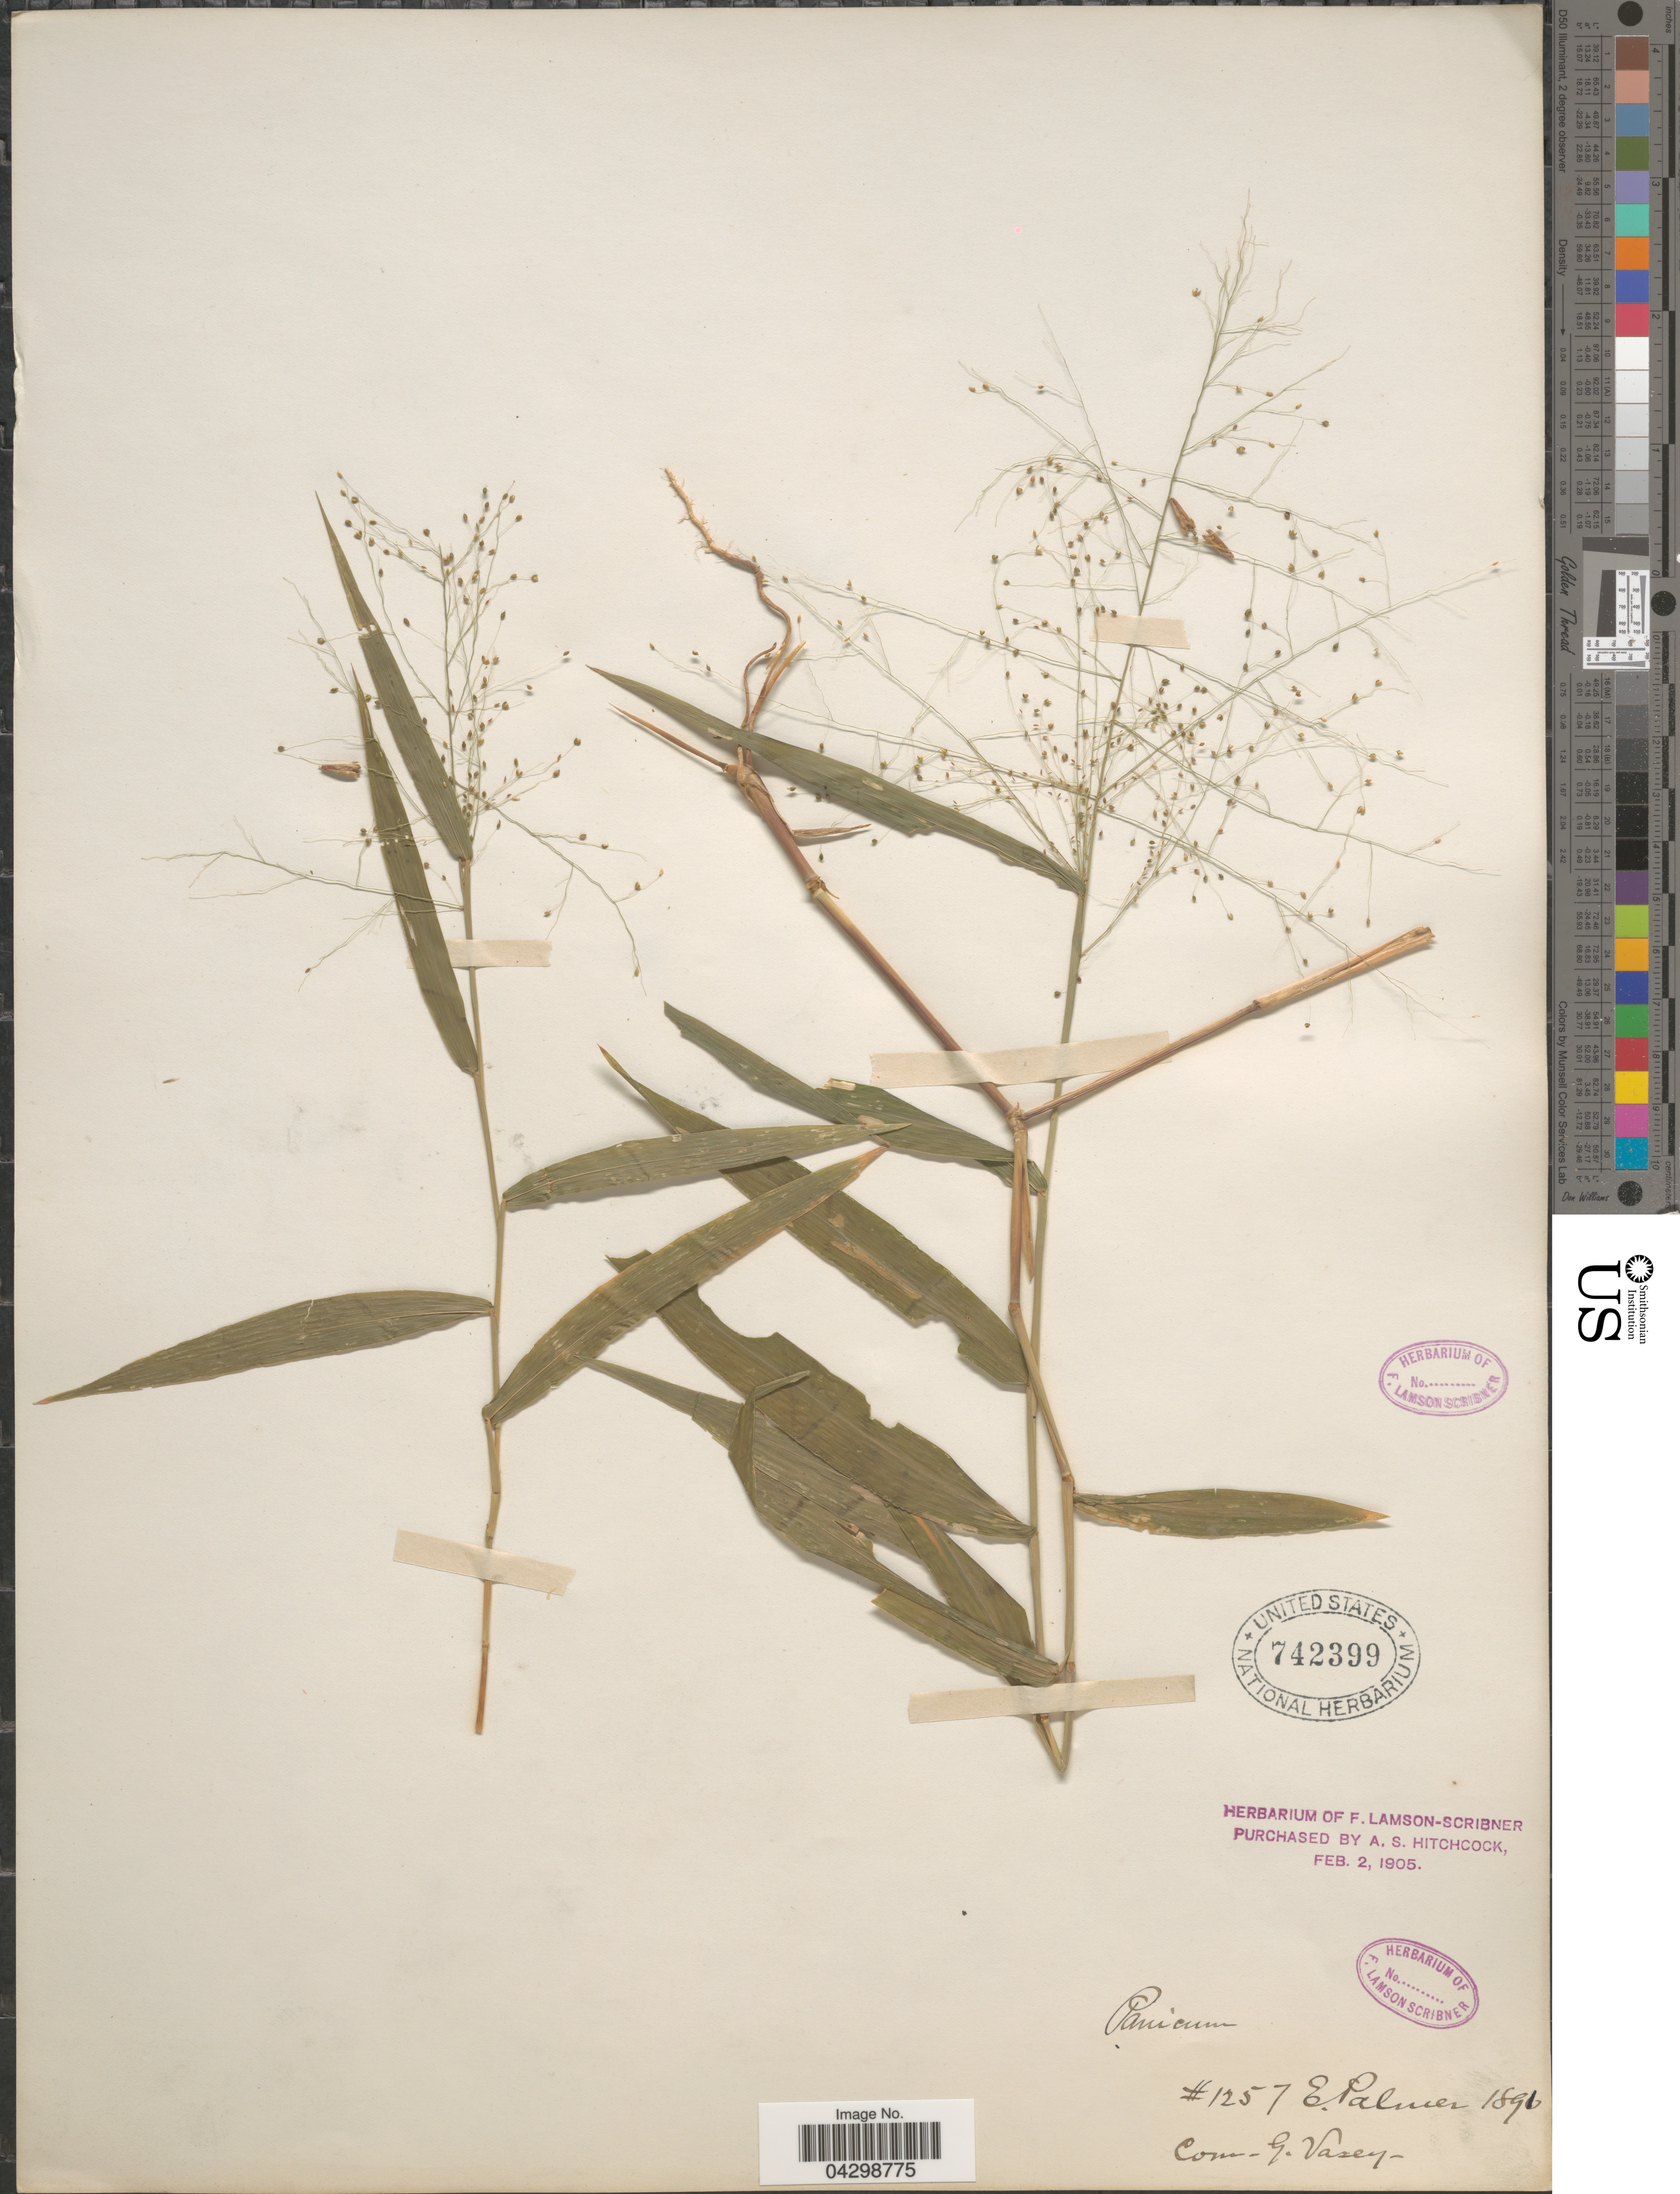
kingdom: Plantae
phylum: Tracheophyta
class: Liliopsida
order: Poales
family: Poaceae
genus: Panicum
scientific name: Panicum trichanthum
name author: Nees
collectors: E. Palmer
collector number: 1257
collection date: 1891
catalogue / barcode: US 742399